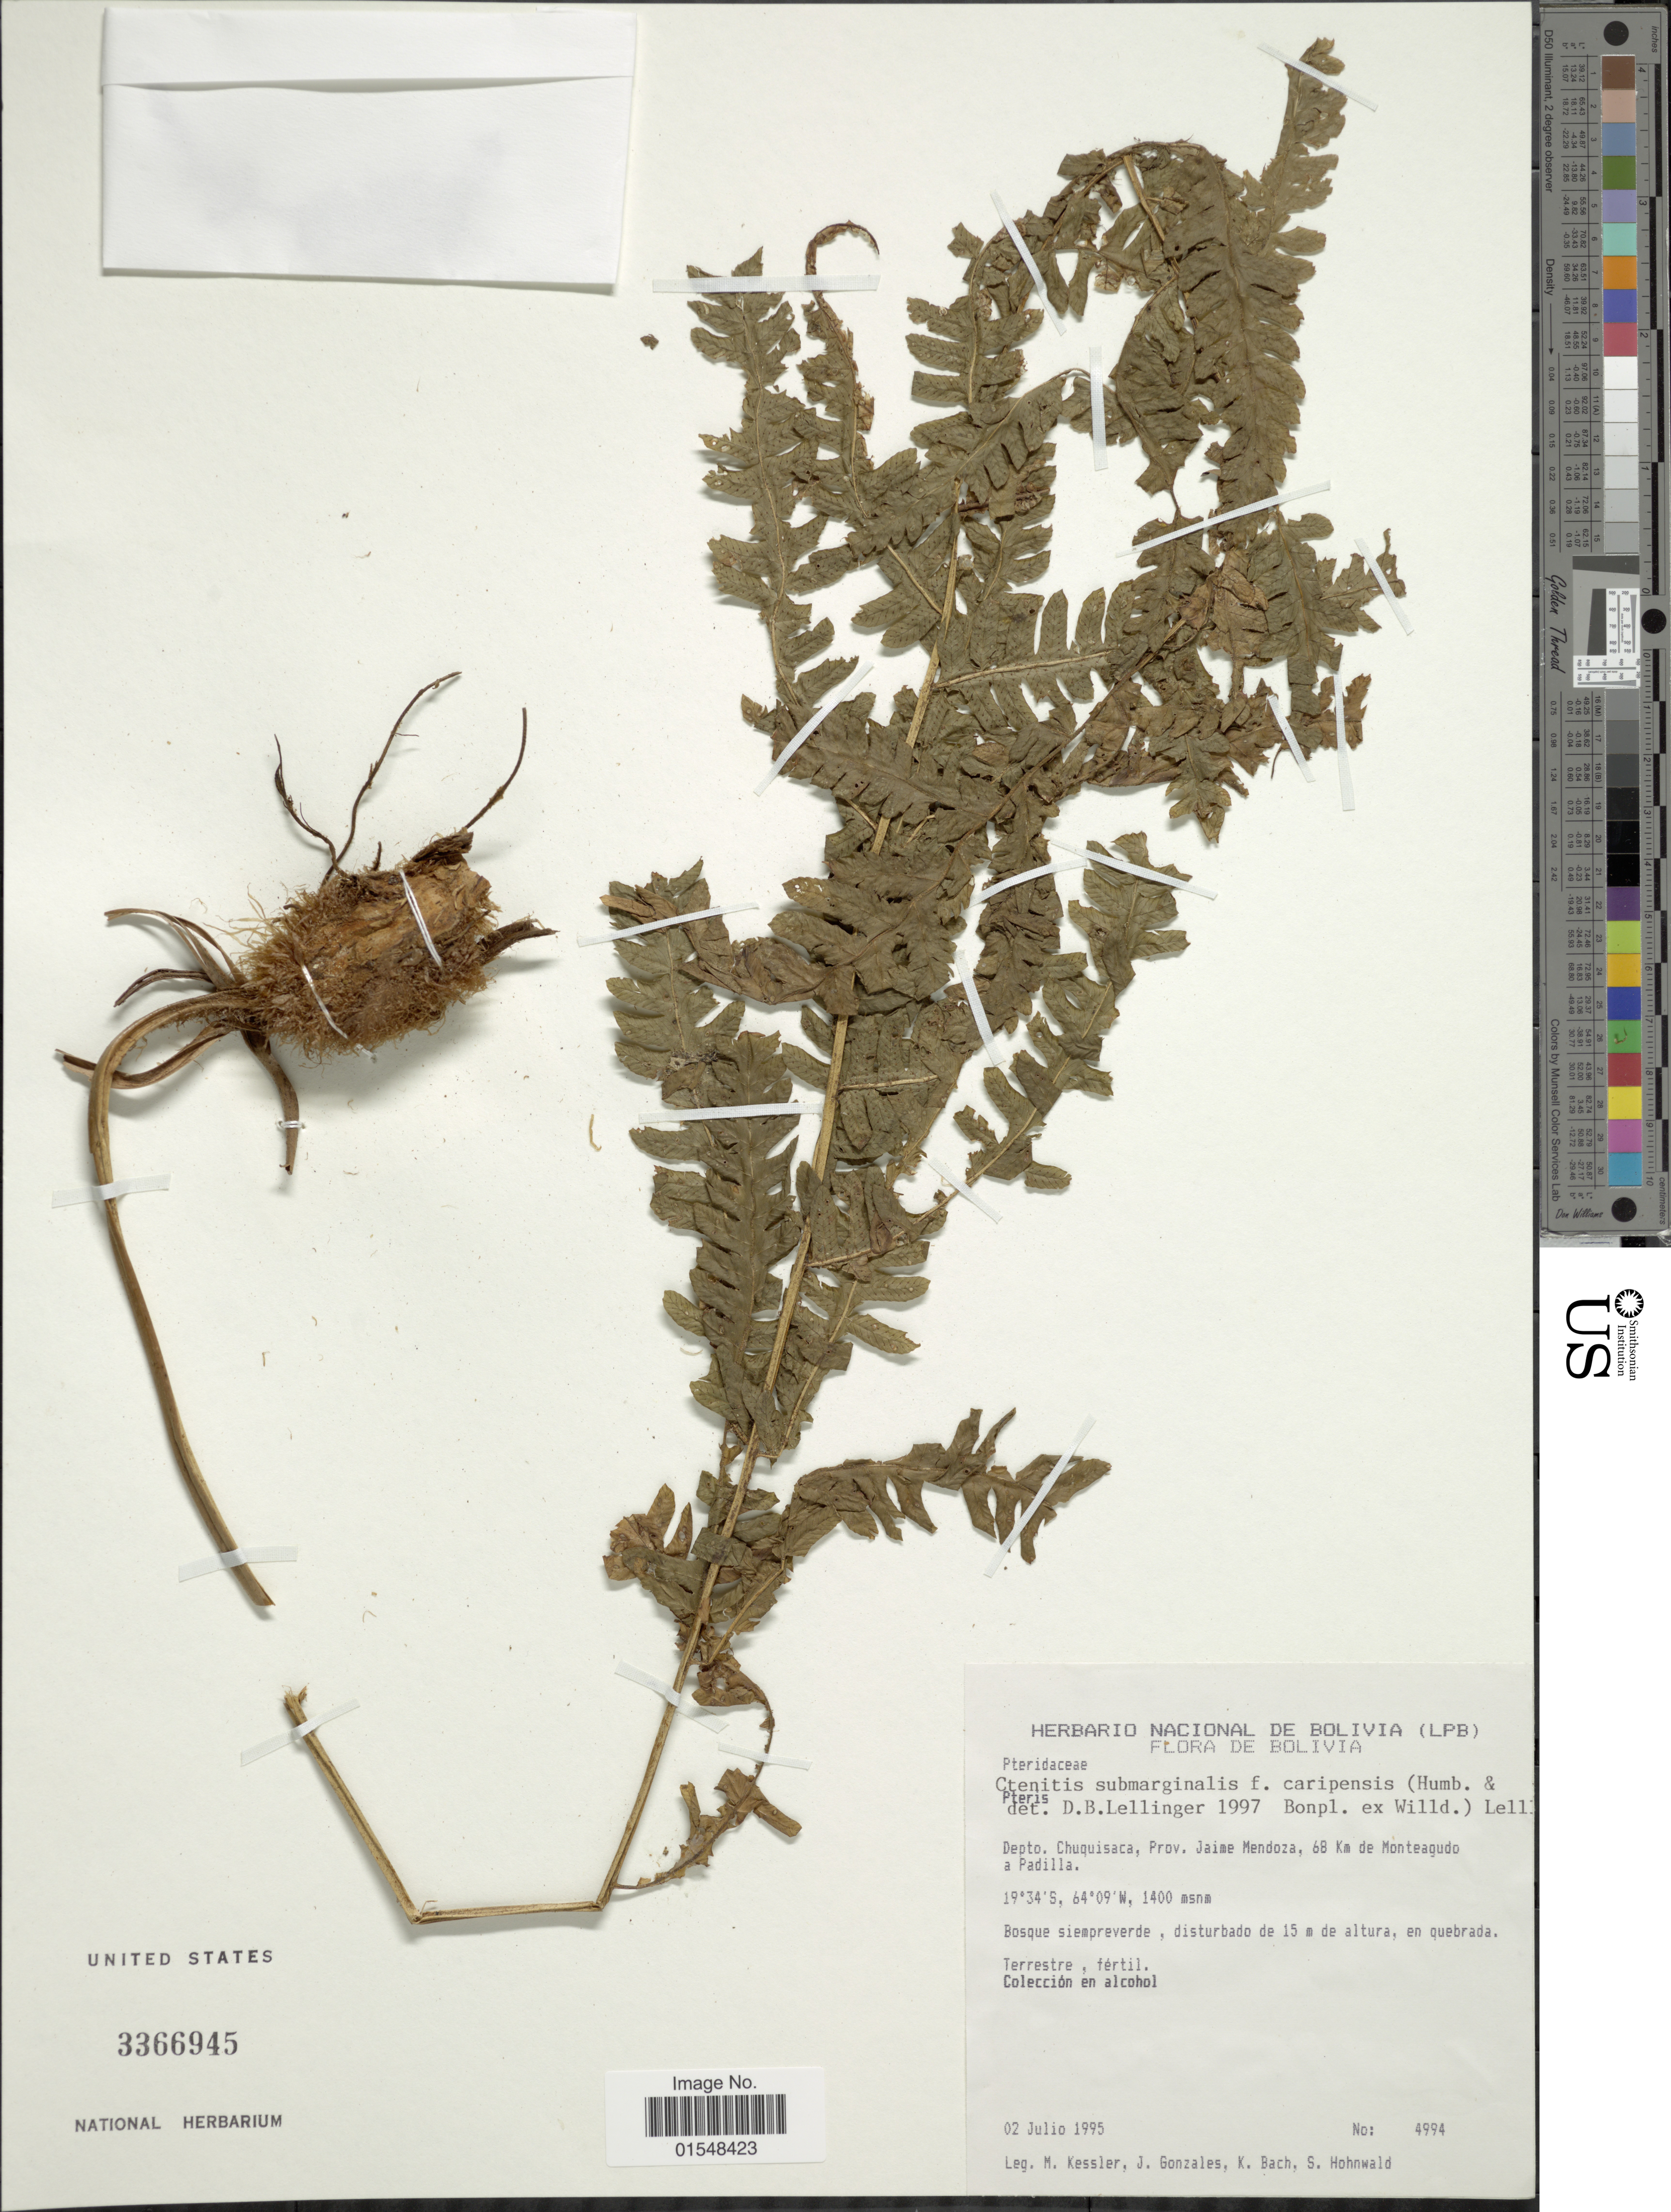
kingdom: Plantae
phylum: Tracheophyta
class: Polypodiopsida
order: Polypodiales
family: Dryopteridaceae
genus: Ctenitis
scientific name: Ctenitis submarginalis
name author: (Langsd. & Fisch.) Ching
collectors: M. Kessler, J. Gonzales, K. Bach & S. Hohnwald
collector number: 4994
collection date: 1995-07-02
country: Bolivia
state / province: Chuquisaca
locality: Prov. Jaime Mendoza, 68 km de Monteagudo a Padilla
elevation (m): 1400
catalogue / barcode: US 3366945